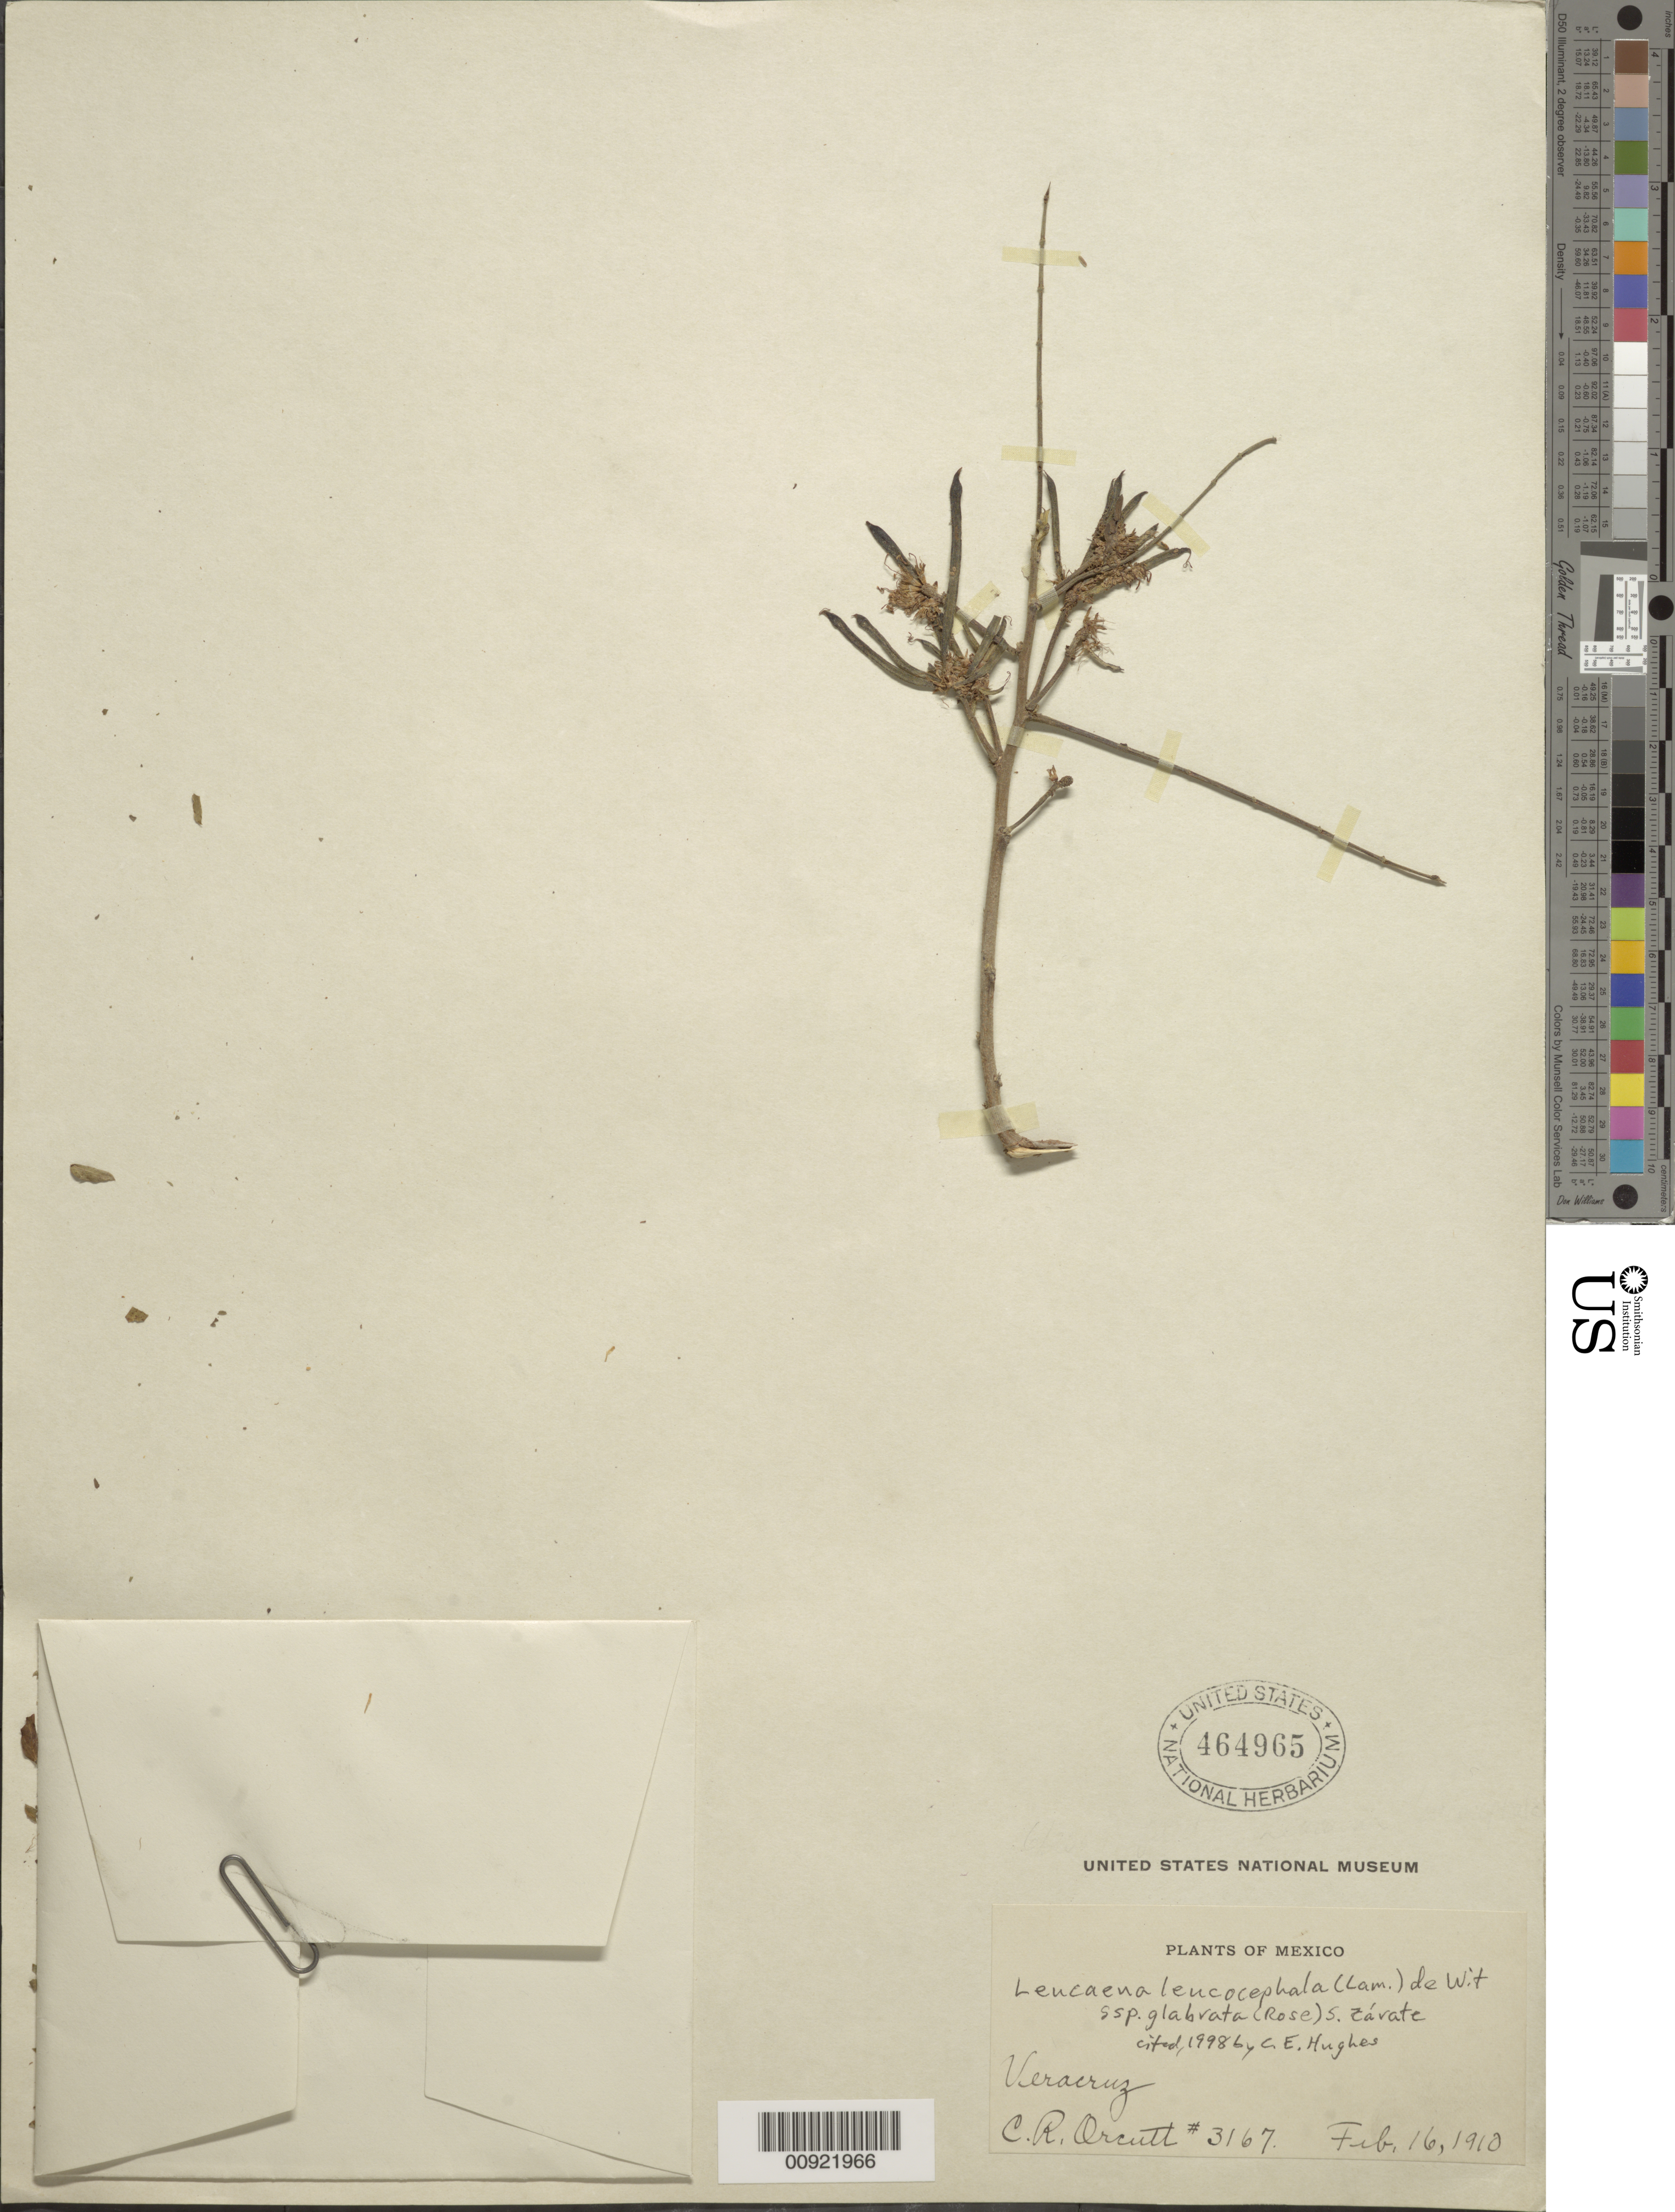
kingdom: Plantae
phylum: Tracheophyta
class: Magnoliopsida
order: Fabales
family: Fabaceae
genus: Leucaena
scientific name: Leucaena leucocephala subsp. glabrata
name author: (Rose) Zaráte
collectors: C. R. Orcutt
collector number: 3167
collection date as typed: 16 Feb 1910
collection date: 1910-02-16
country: Mexico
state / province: Veracruz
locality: Veracruz.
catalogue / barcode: US 464965